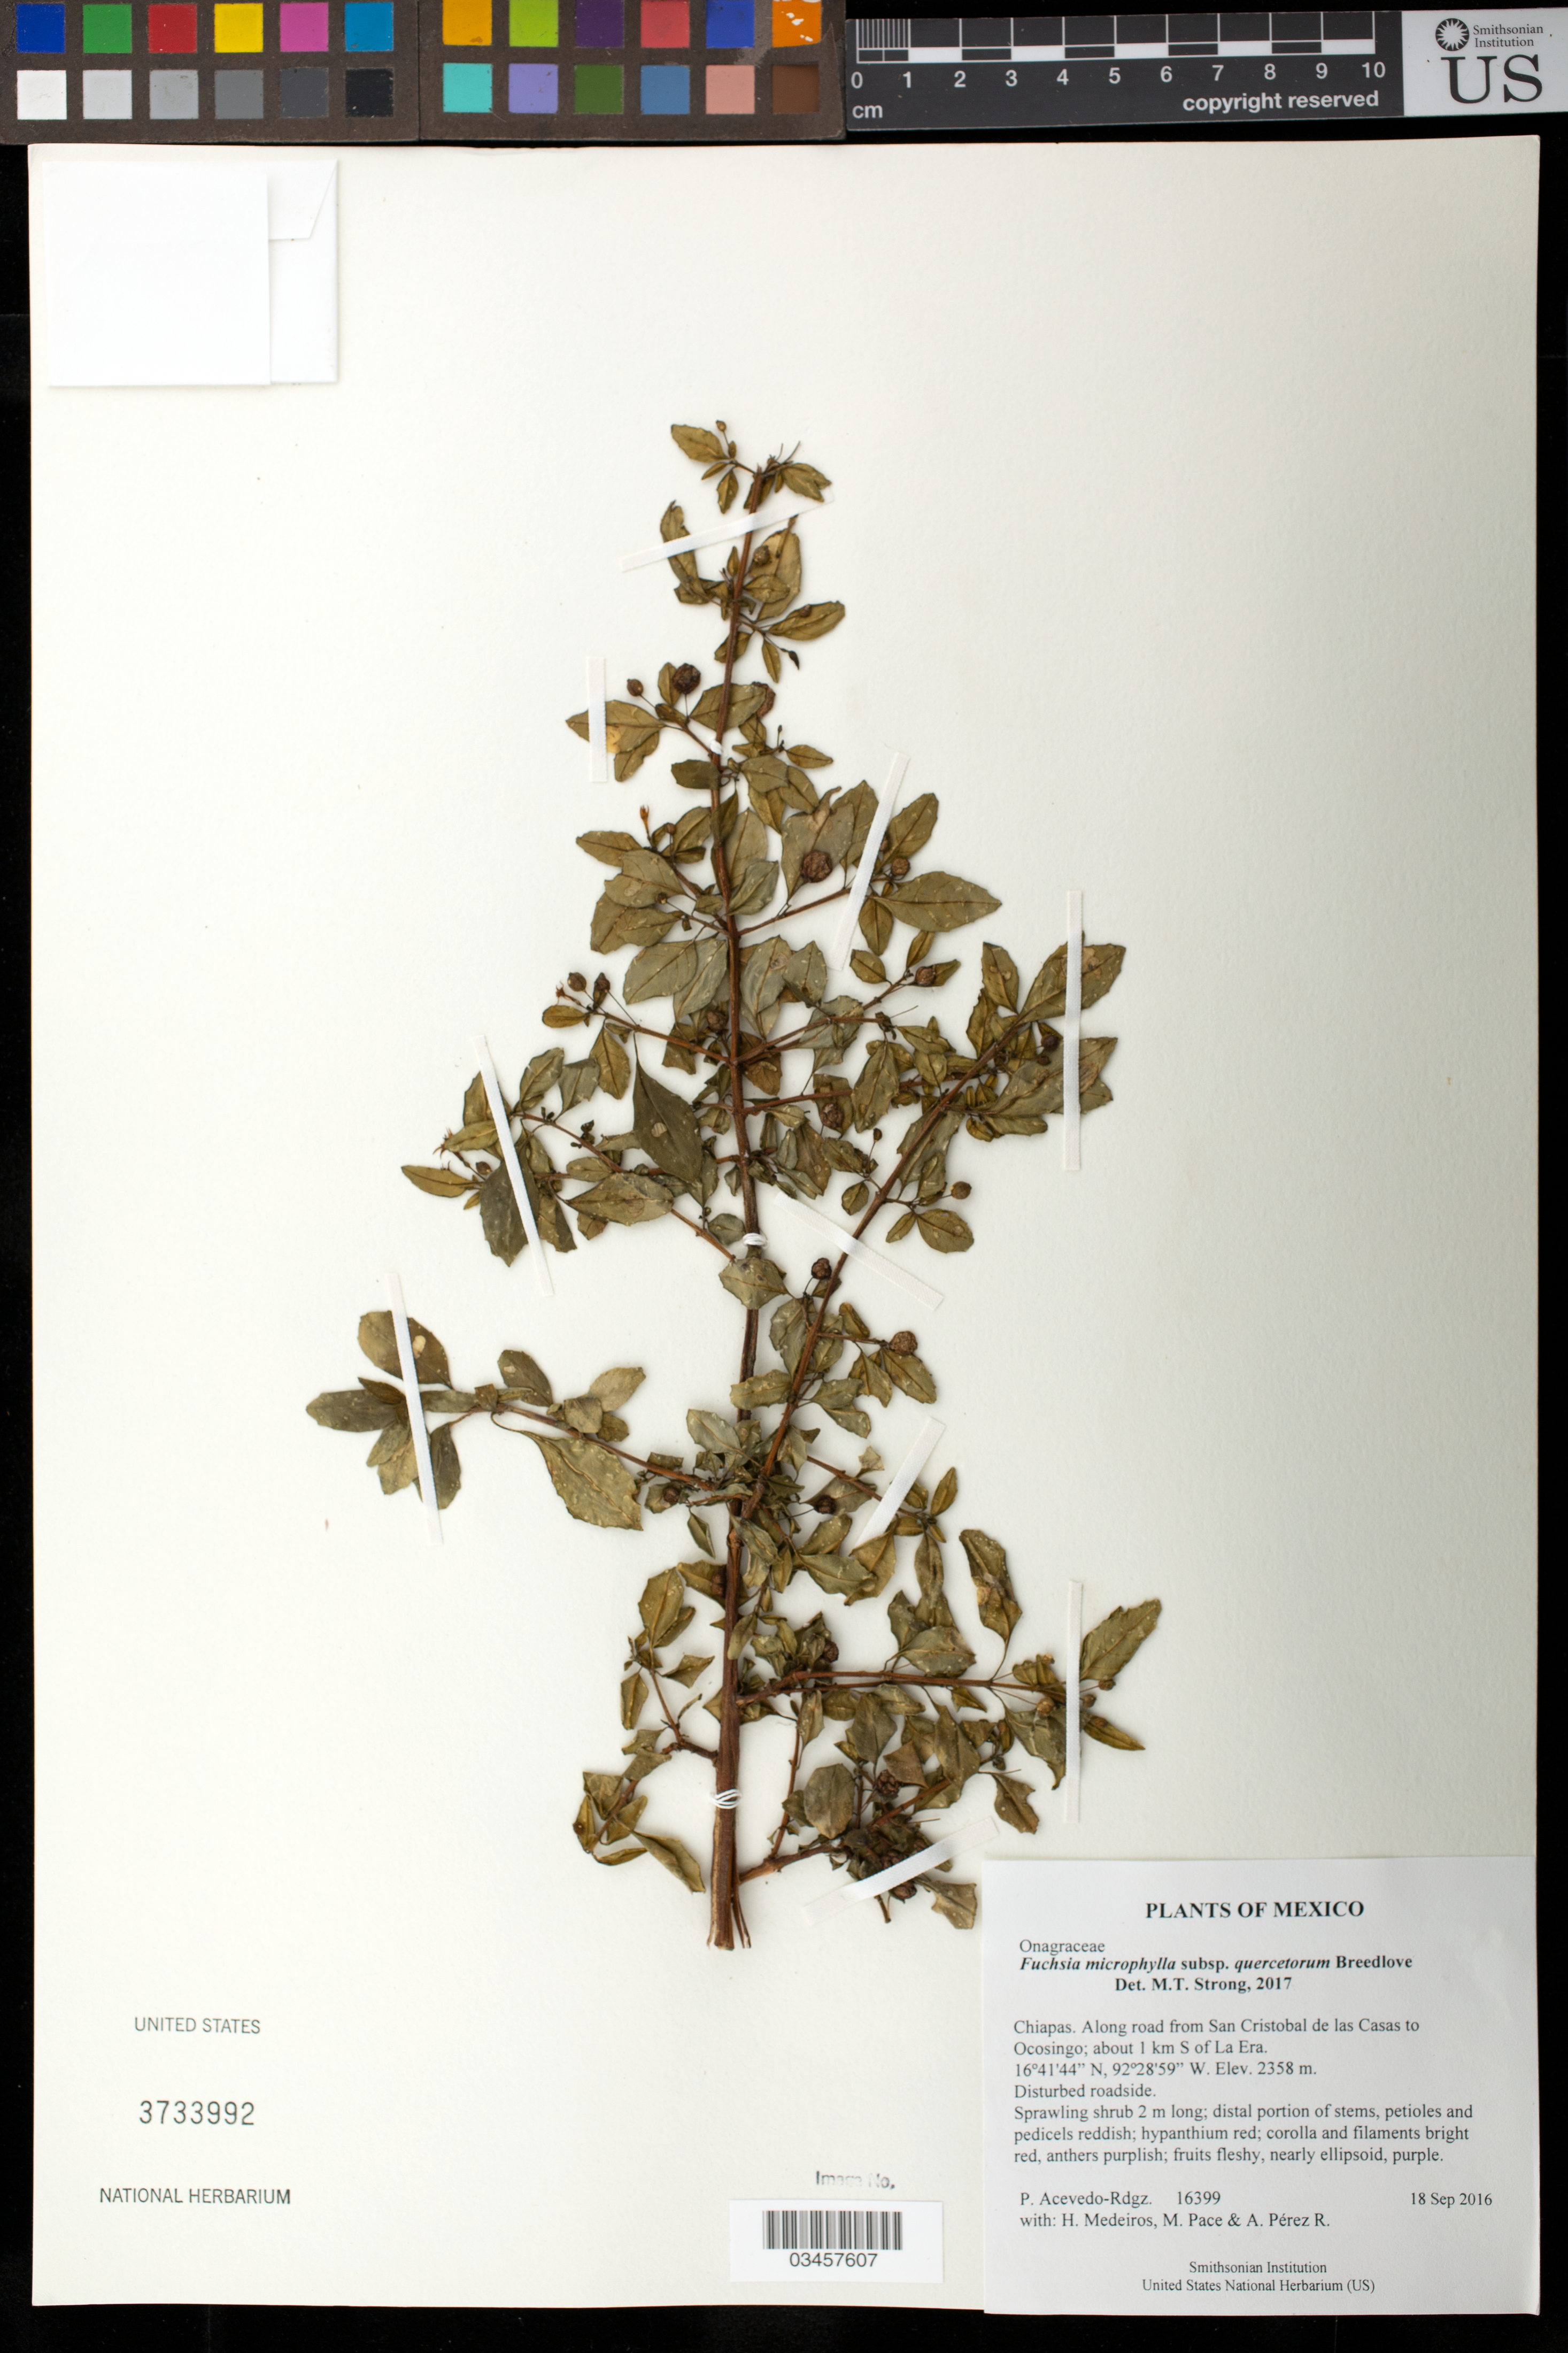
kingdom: Plantae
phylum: Tracheophyta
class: Magnoliopsida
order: Myrtales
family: Onagraceae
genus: Fuchsia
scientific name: Fuchsia microphylla subsp. quercetorum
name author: Breedlove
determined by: Strong, M. T., (US), Smithsonian Institution - National Museum of Natural History (UNITED STATES)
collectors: P. Acevedo-Rodr., H. Medeiros, M. R. Pace & A. Pérez R.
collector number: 16399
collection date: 2016-09-18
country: Mexico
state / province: Chiapas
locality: Along road from San Cristobal de las Casas to Ocosingo; about 1 km south of La Era.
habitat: disturbed roadside.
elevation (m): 2358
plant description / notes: US, NY, MO, K, P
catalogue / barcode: US 3733992